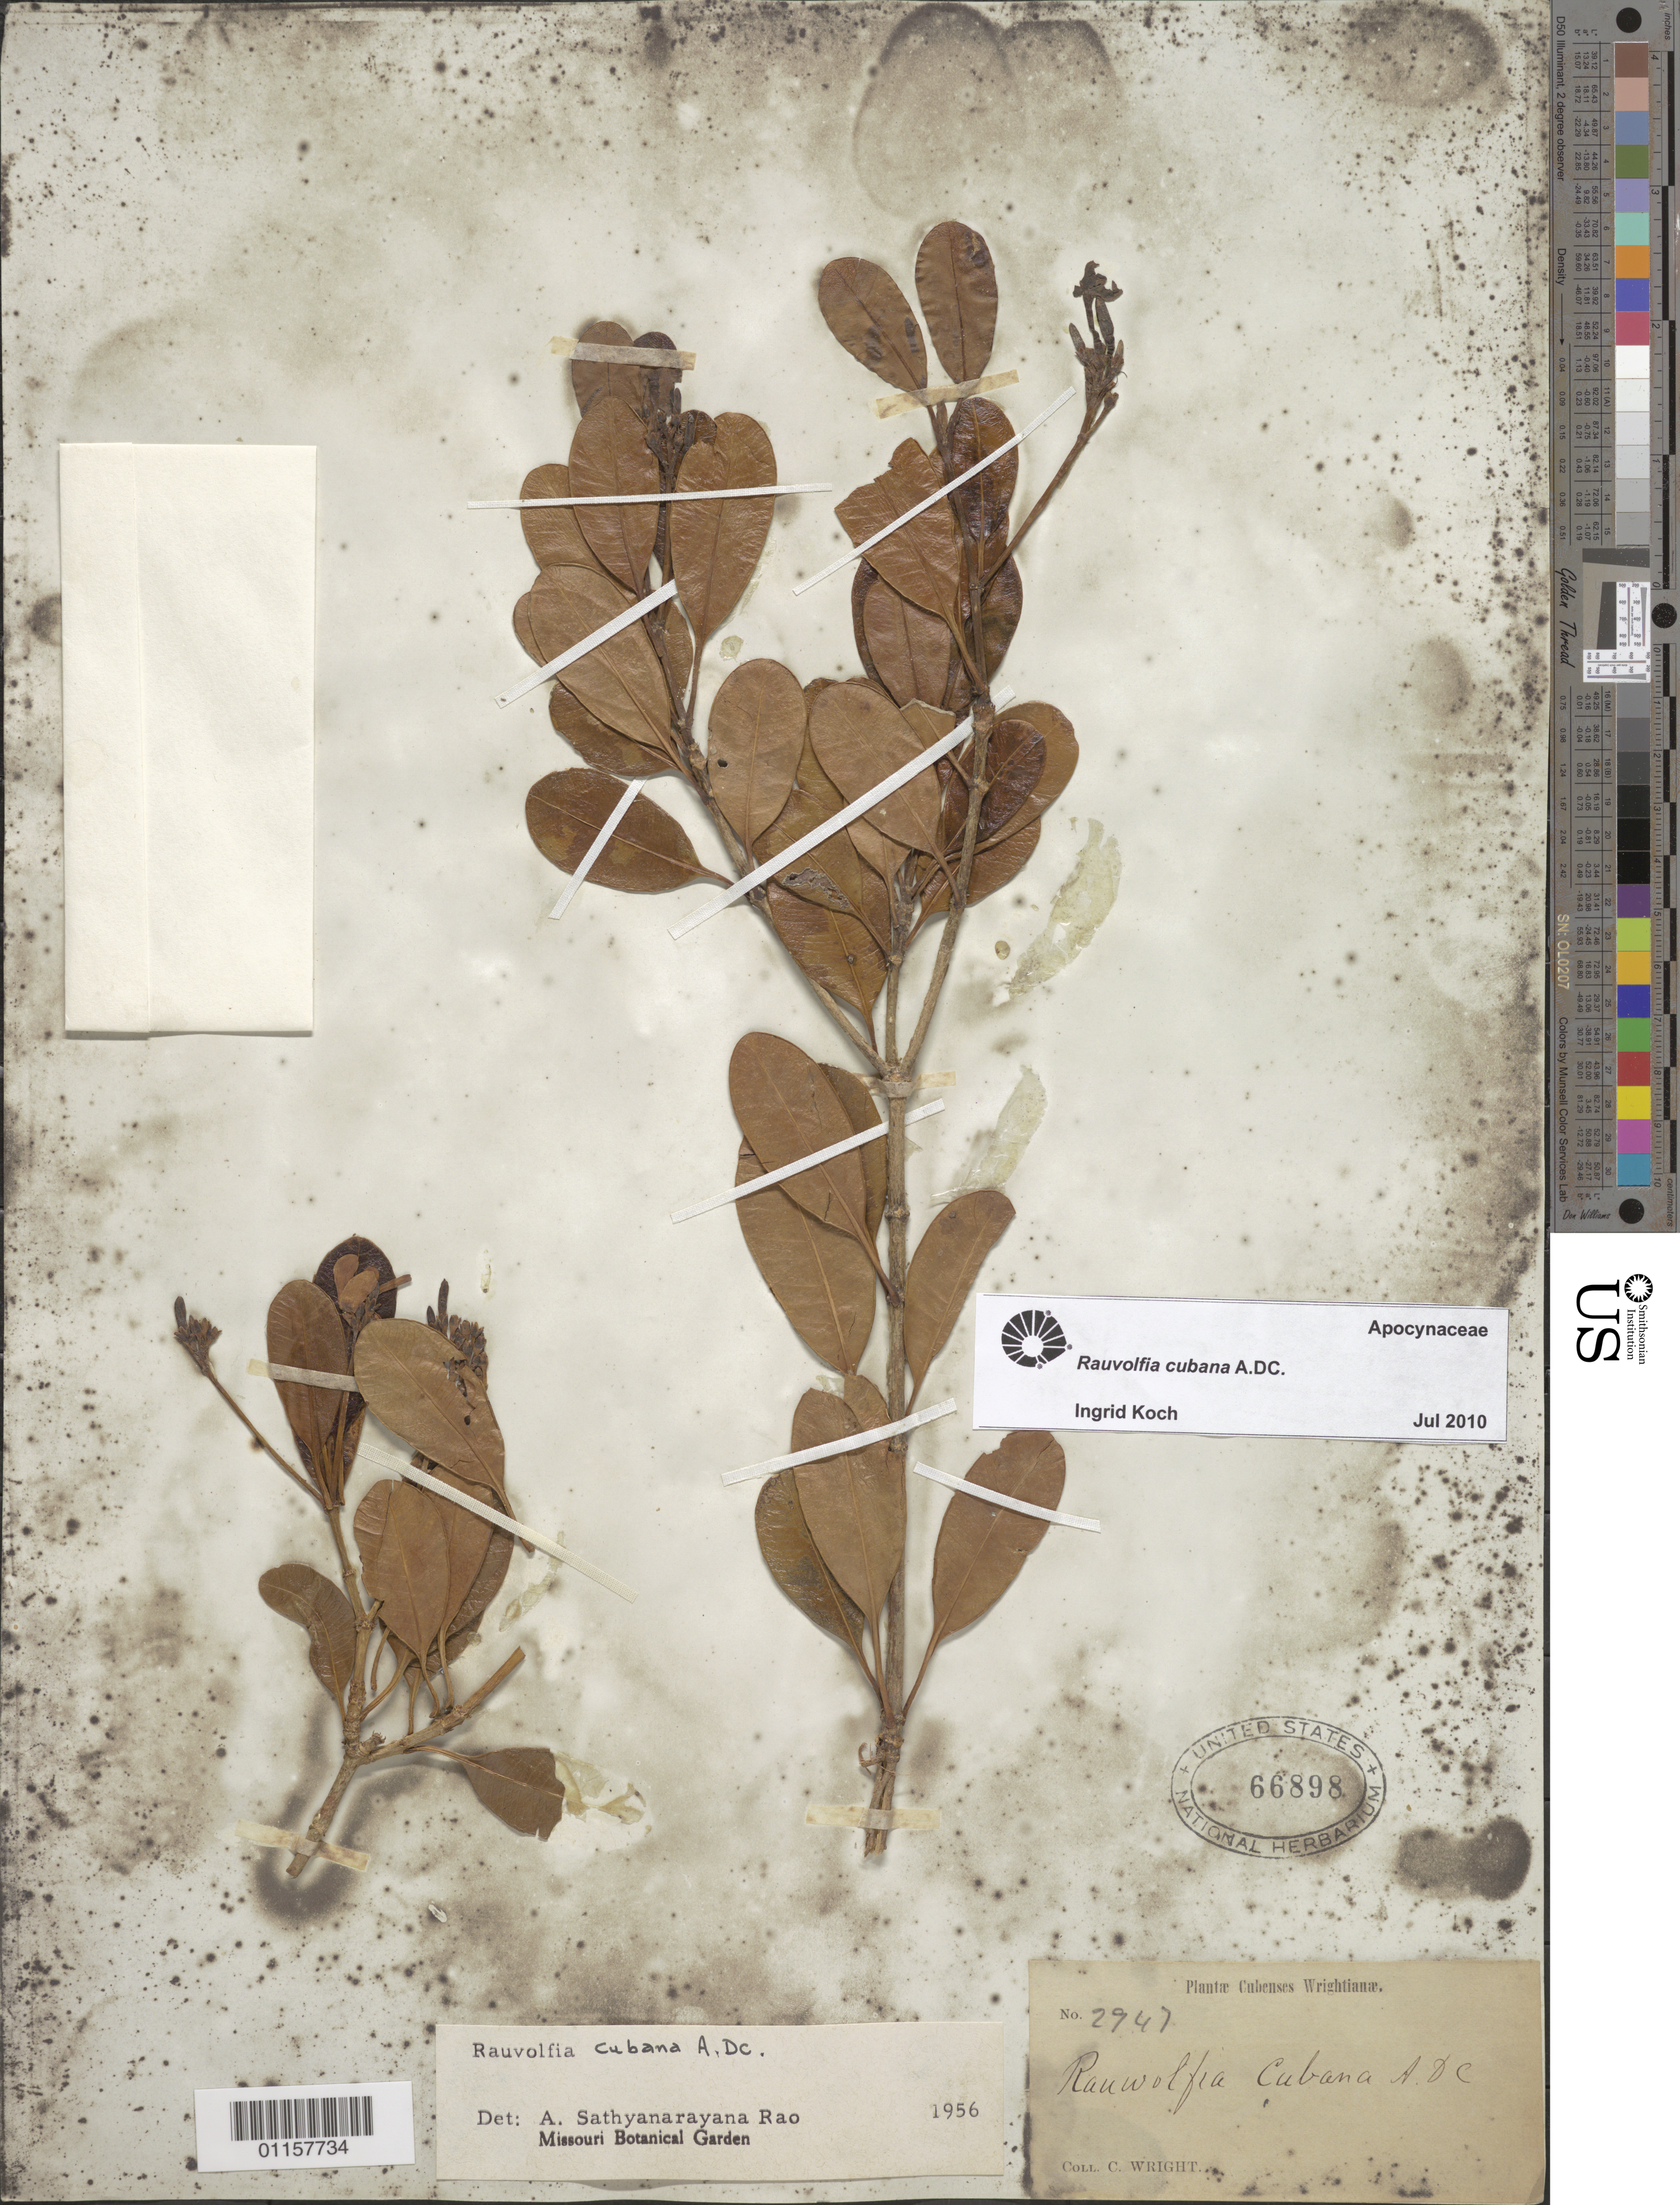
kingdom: Plantae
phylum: Tracheophyta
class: Magnoliopsida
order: Gentianales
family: Apocynaceae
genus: Rauvolfia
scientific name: Rauvolfia cubana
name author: A. DC.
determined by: Koch, I.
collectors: C. Wright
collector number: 2947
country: Cuba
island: Cuba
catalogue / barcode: US 66898